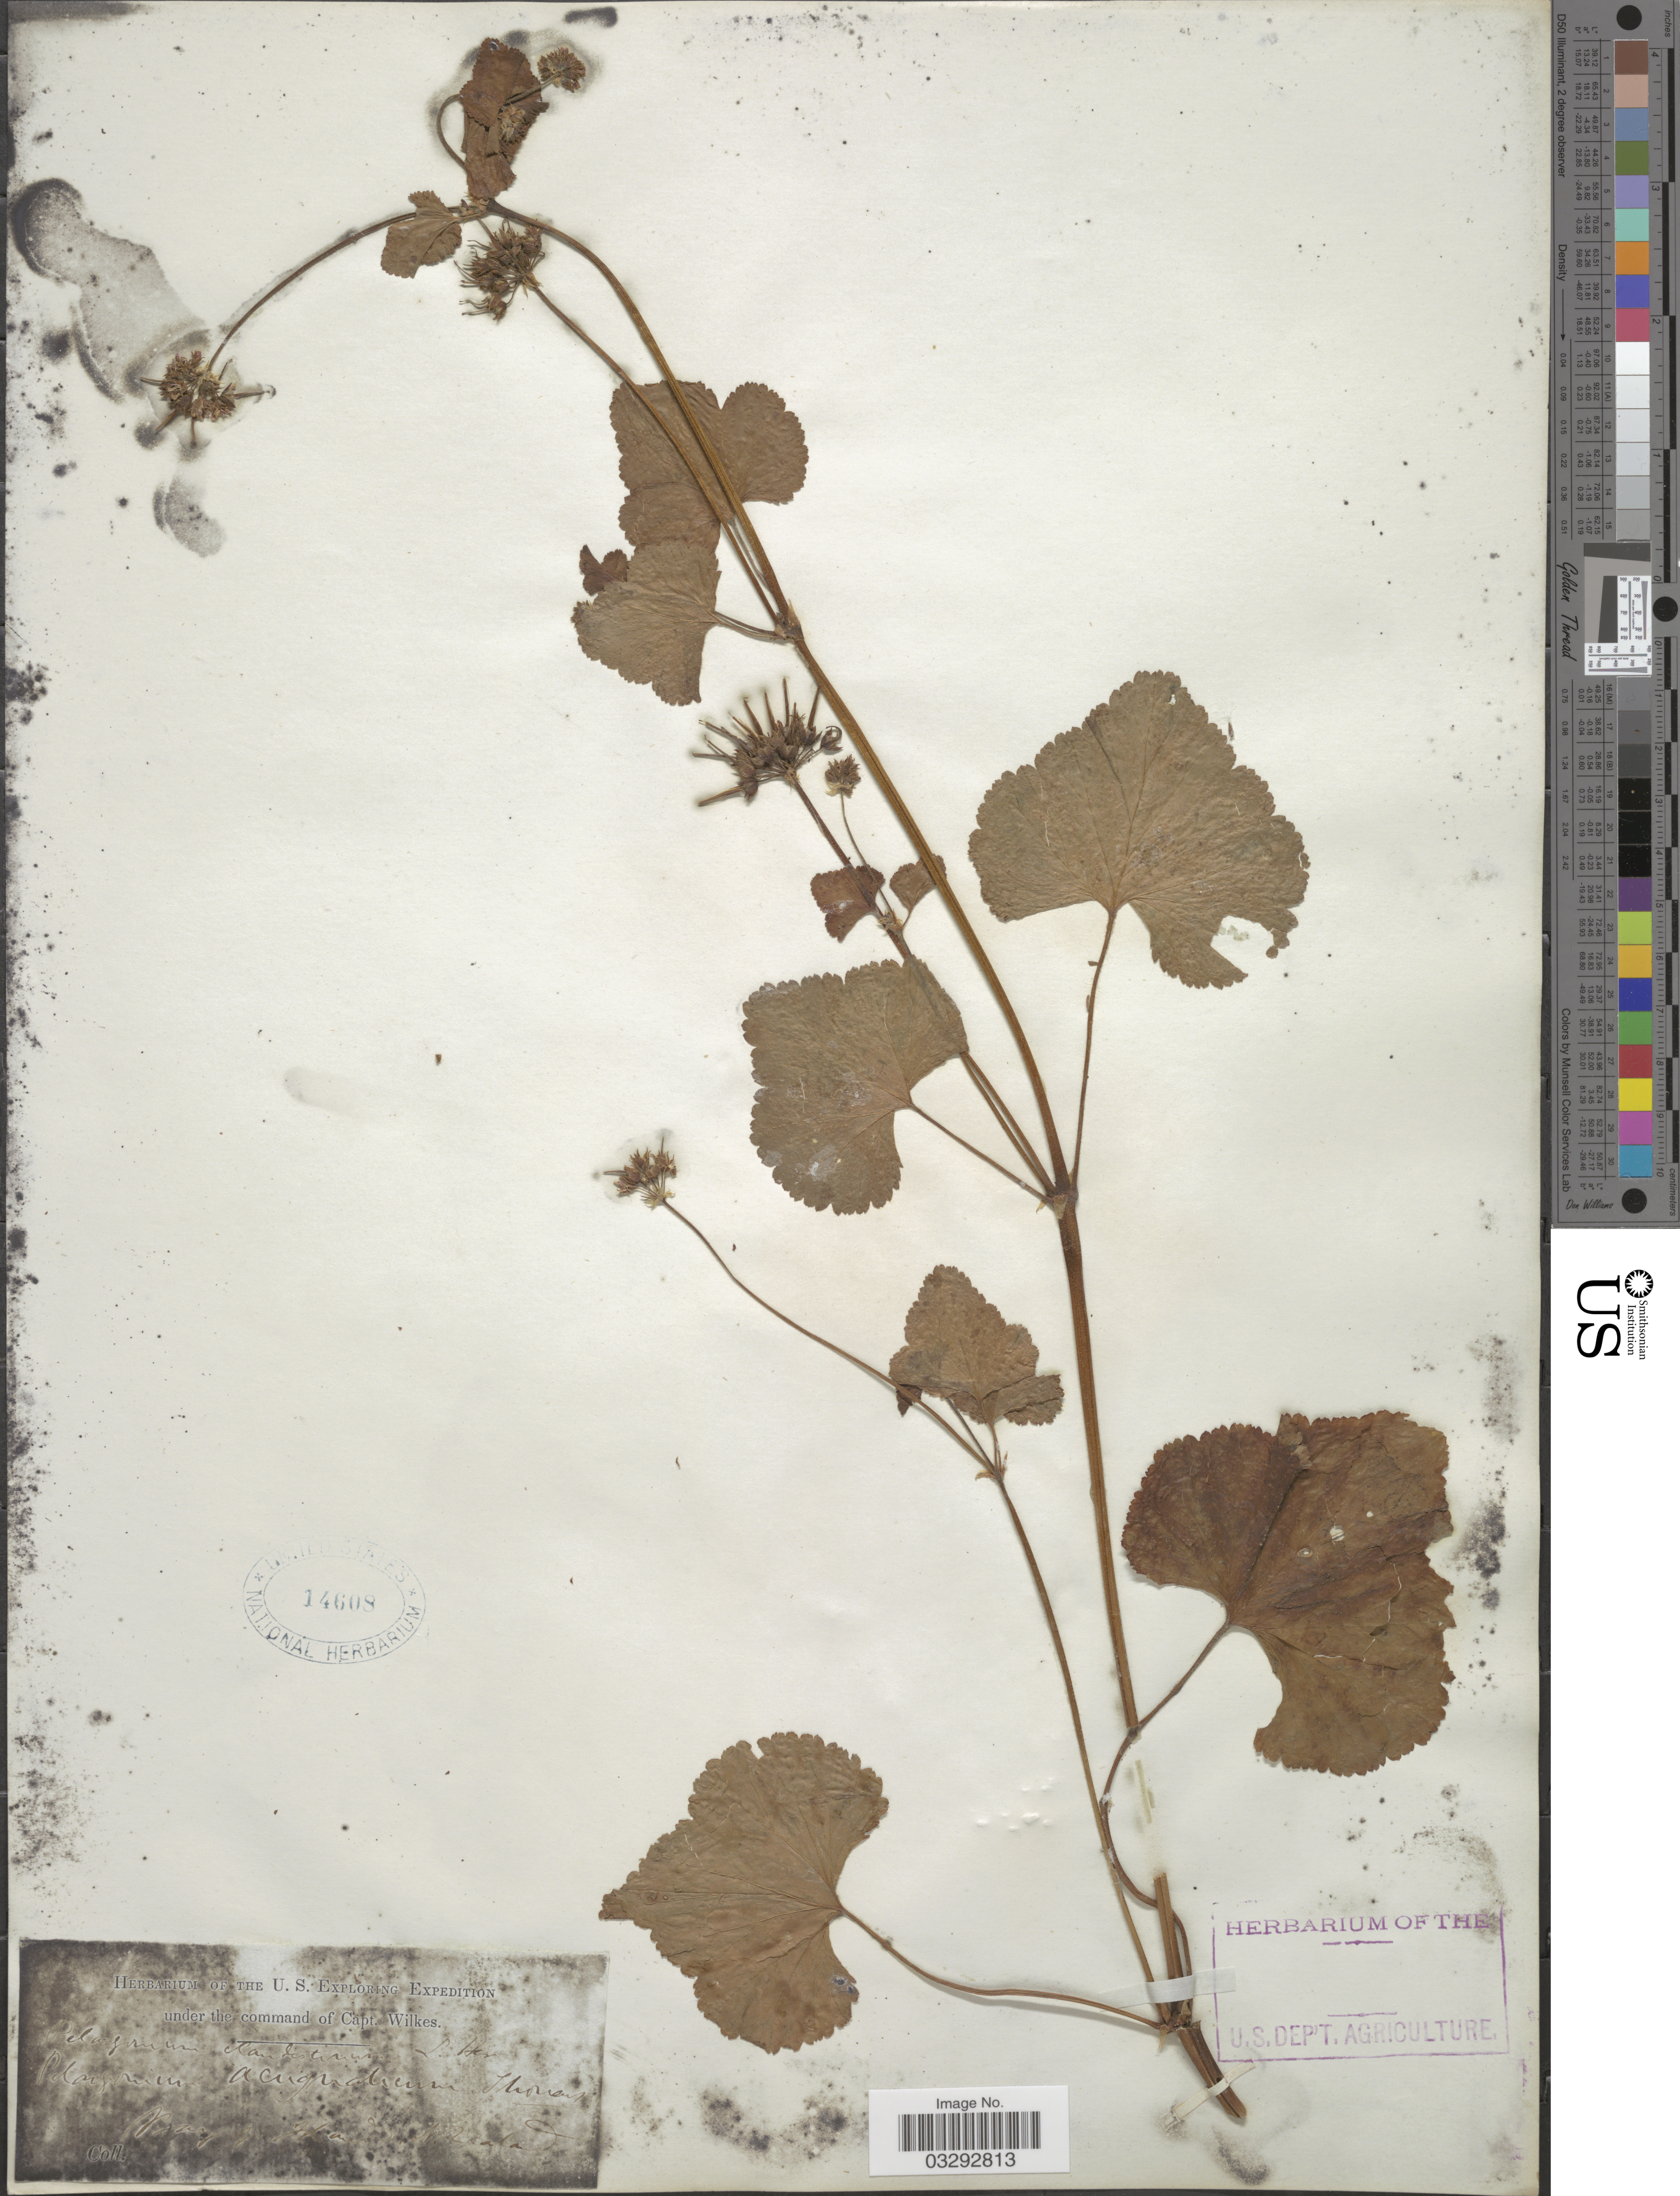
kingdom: Plantae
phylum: Tracheophyta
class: Magnoliopsida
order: Geraniales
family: Geraniaceae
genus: Pelargonium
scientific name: Pelargonium clandestinum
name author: L'Hér. ex DC.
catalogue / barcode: US 14608